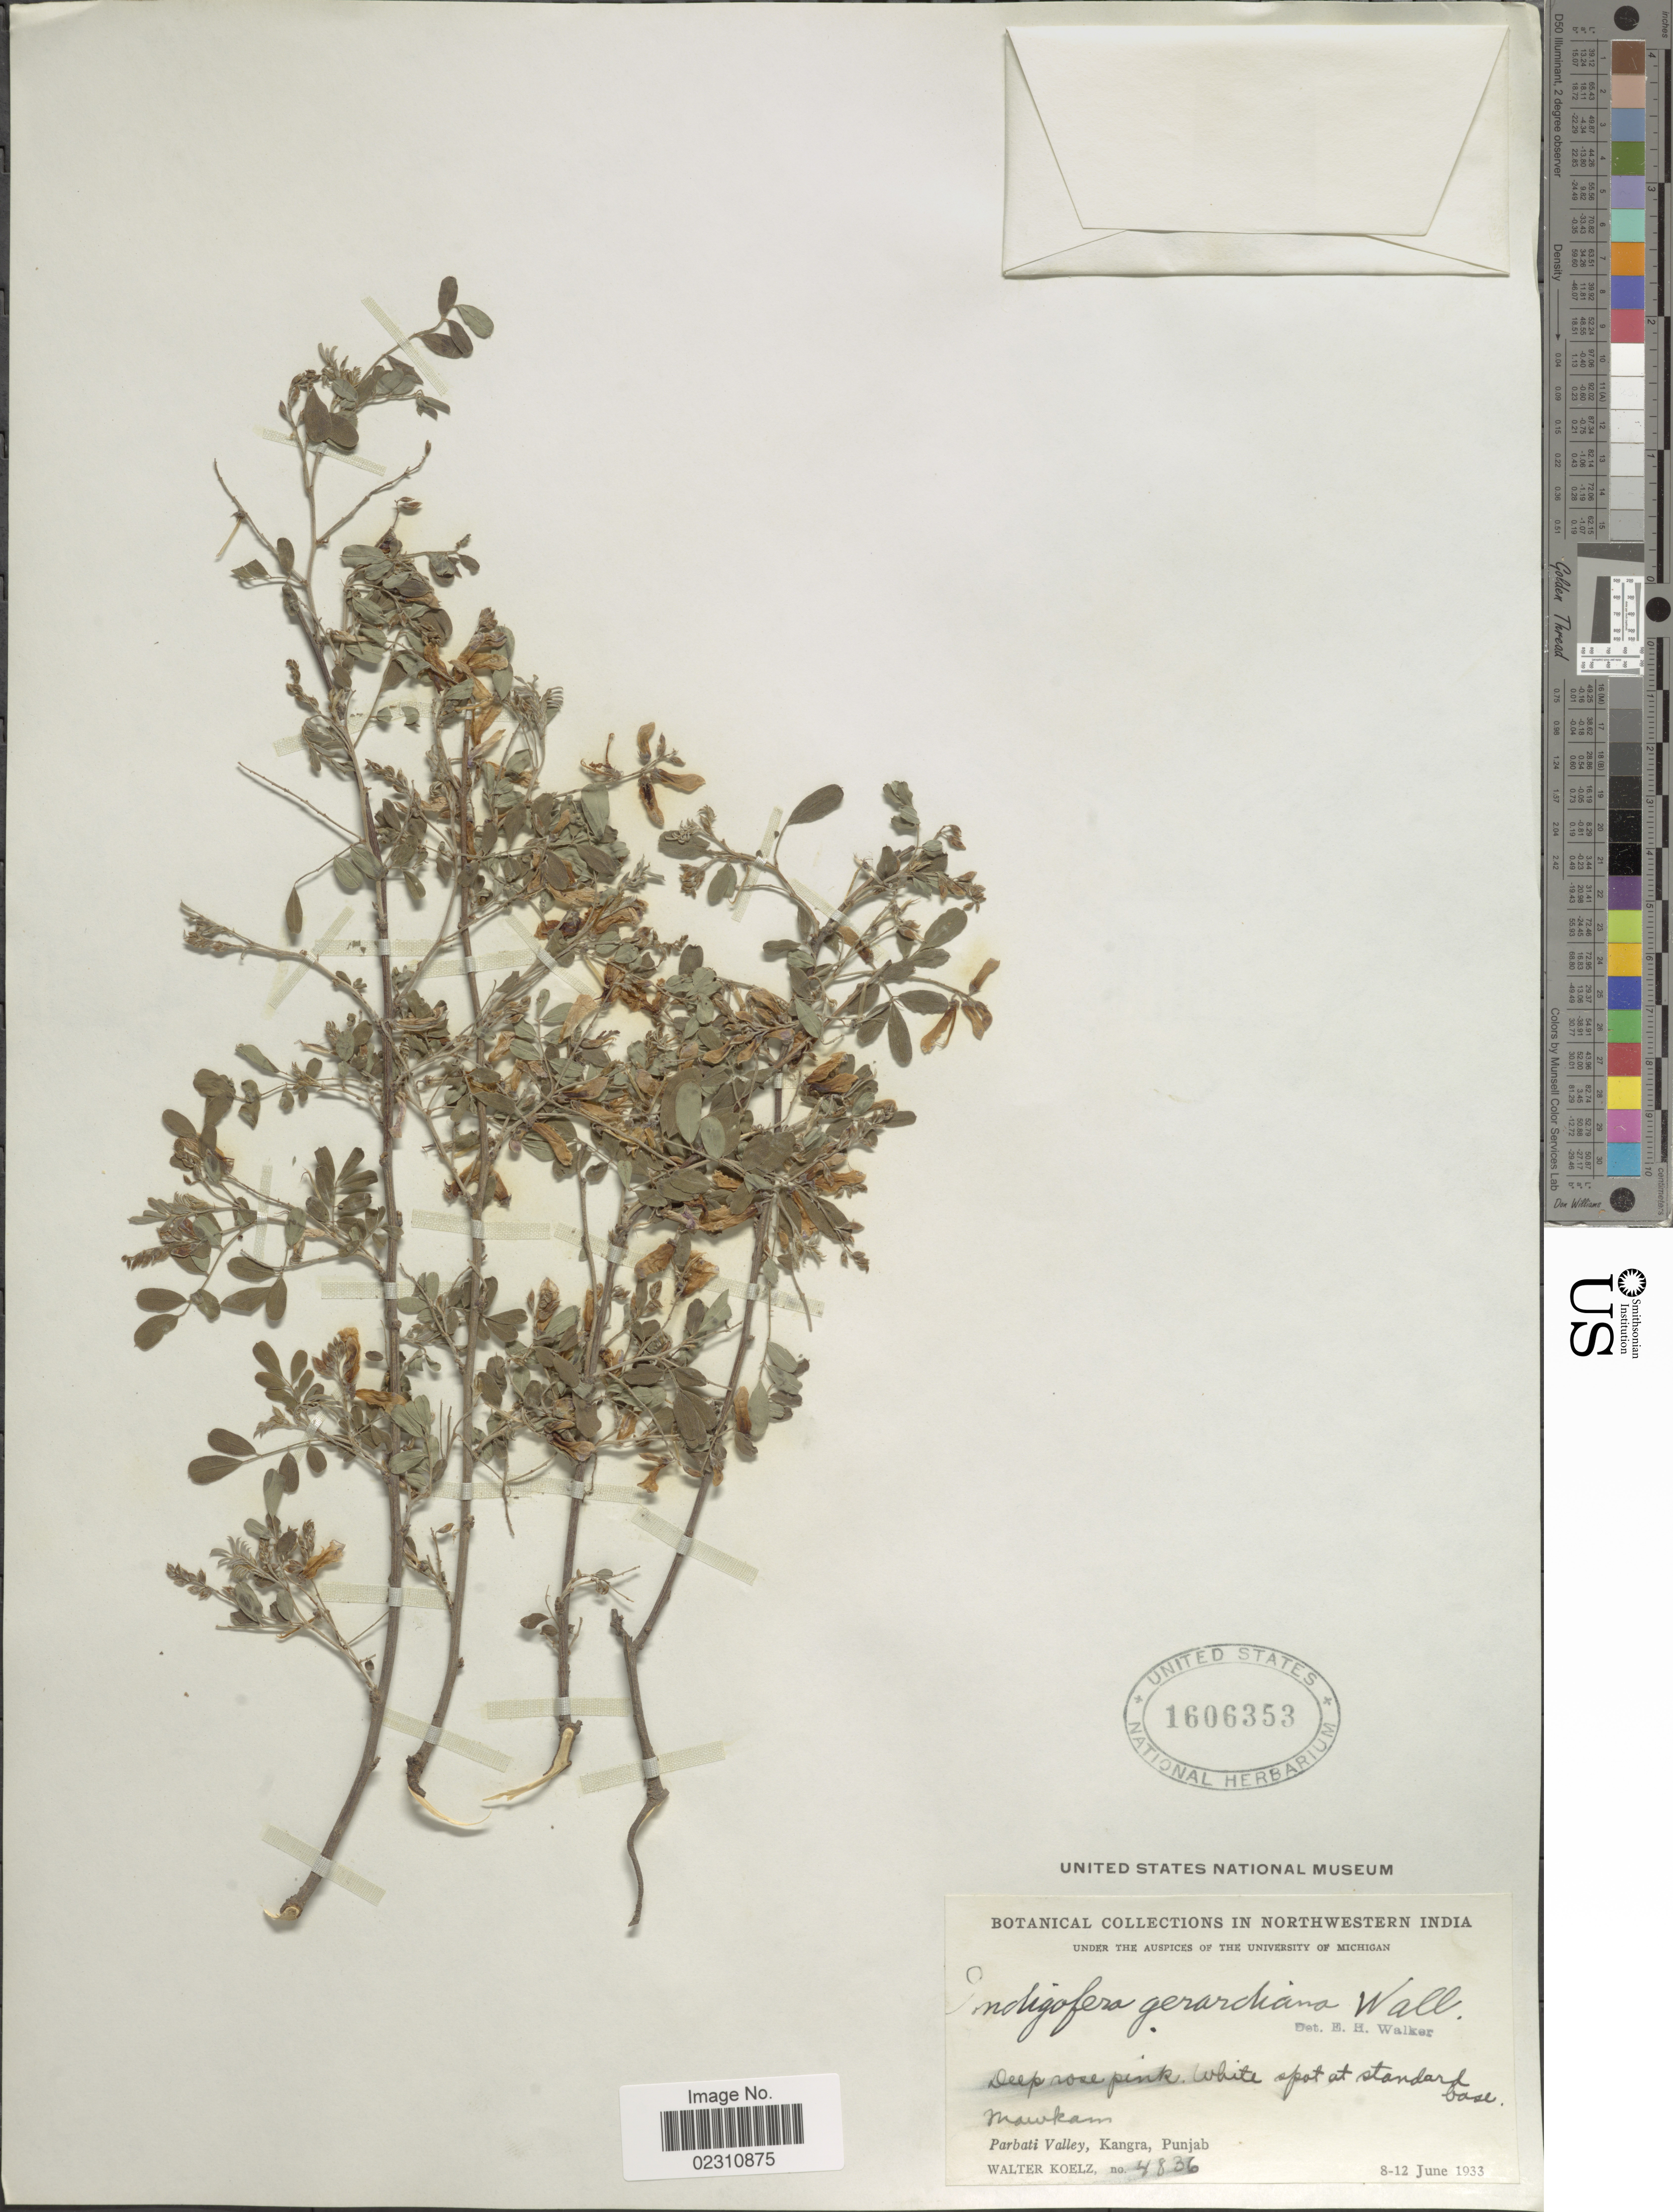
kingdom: Plantae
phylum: Tracheophyta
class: Magnoliopsida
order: Fabales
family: Fabaceae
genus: Indigofera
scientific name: Indigofera gerardiana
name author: Wall.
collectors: W. N. Koelz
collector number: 4836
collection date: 1933-06-08/1933-06-12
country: India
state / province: Himachal Pradesh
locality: Northwestern India, Parbati Valley, Kangra, Punjab. Mawkam [interpreted].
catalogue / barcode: US 1606353